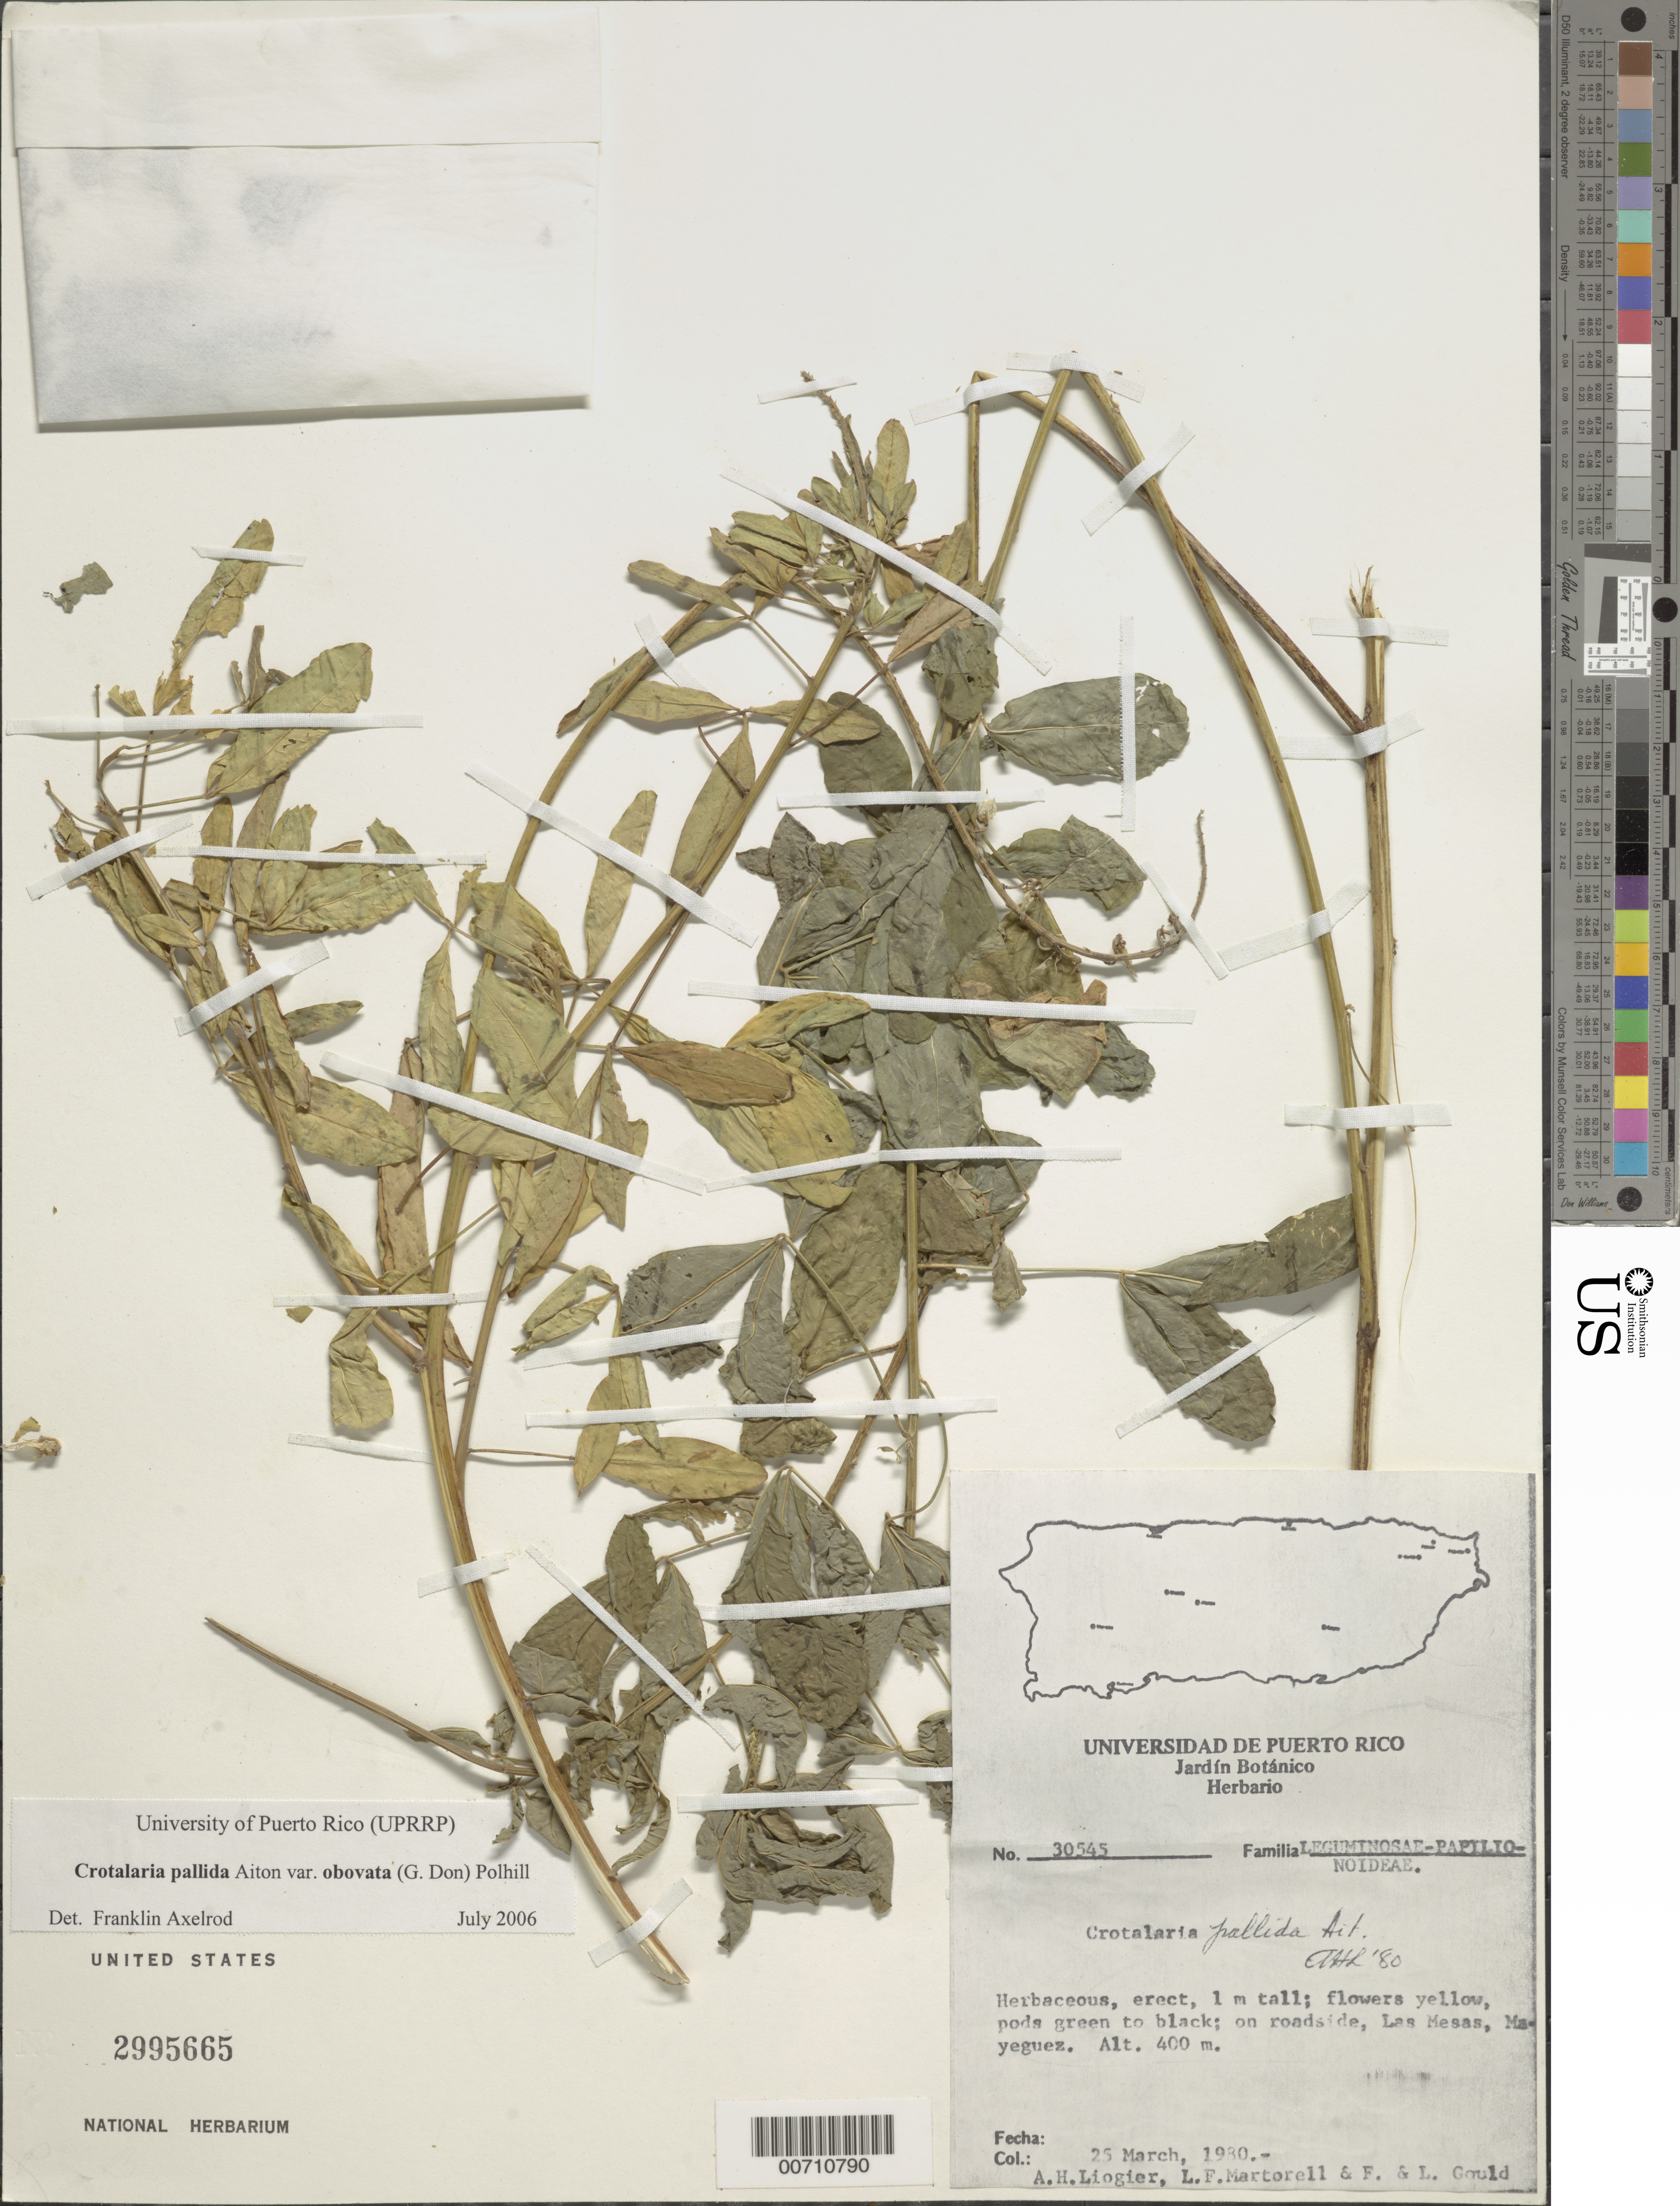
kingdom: Plantae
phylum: Tracheophyta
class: Magnoliopsida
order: Fabales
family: Fabaceae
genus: Crotalaria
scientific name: Crotalaria pallida var. obovata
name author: (G. Don) Polhill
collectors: A. H. Liogier, L. Martorell, F. Gould & L. Gould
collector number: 30545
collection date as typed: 25 Mar 1980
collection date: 1980-03-25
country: Puerto Rico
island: Greater Antilles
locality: Mayaguez, Las Mesas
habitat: Roadside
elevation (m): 400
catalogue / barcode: US 2995665